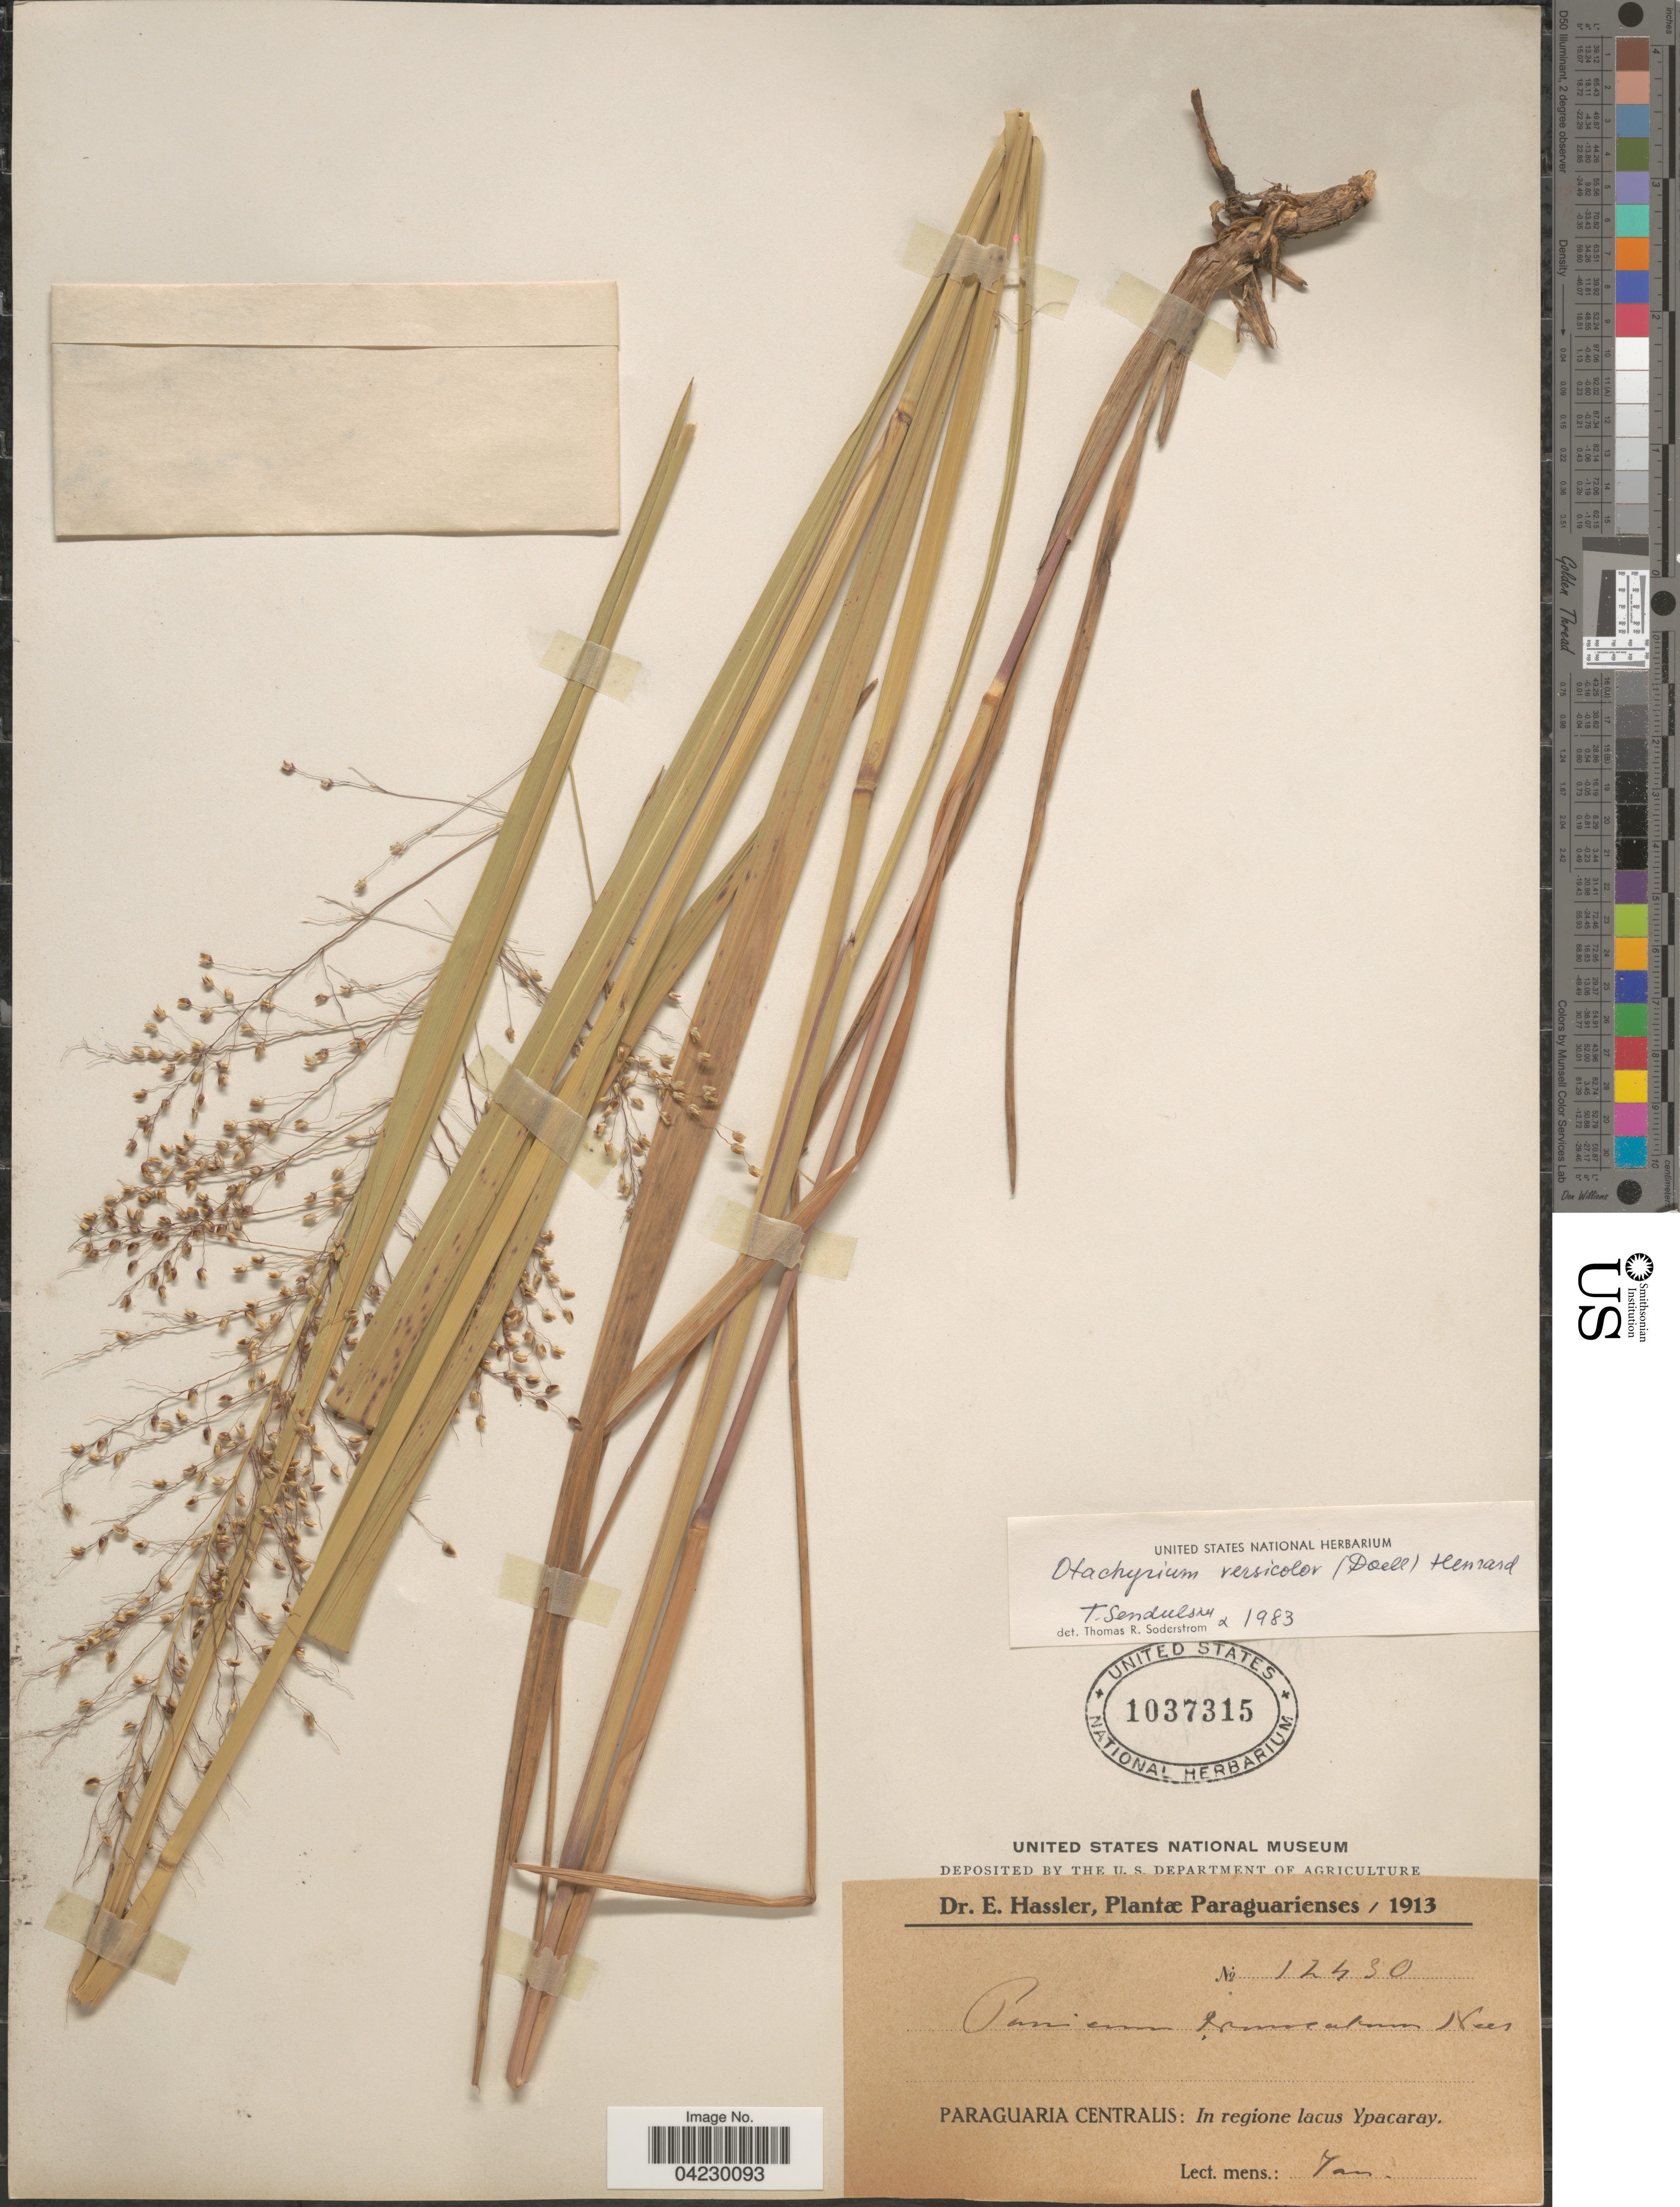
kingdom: Plantae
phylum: Tracheophyta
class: Liliopsida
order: Poales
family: Poaceae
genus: Otachyrium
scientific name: Otachyrium versicolor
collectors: E. Hassler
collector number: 12430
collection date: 1913-01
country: Paraguay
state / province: Paraguari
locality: Paraguarienses. Paraguaria Centralis: In regione lacus Ypacaray.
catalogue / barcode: US 1037315